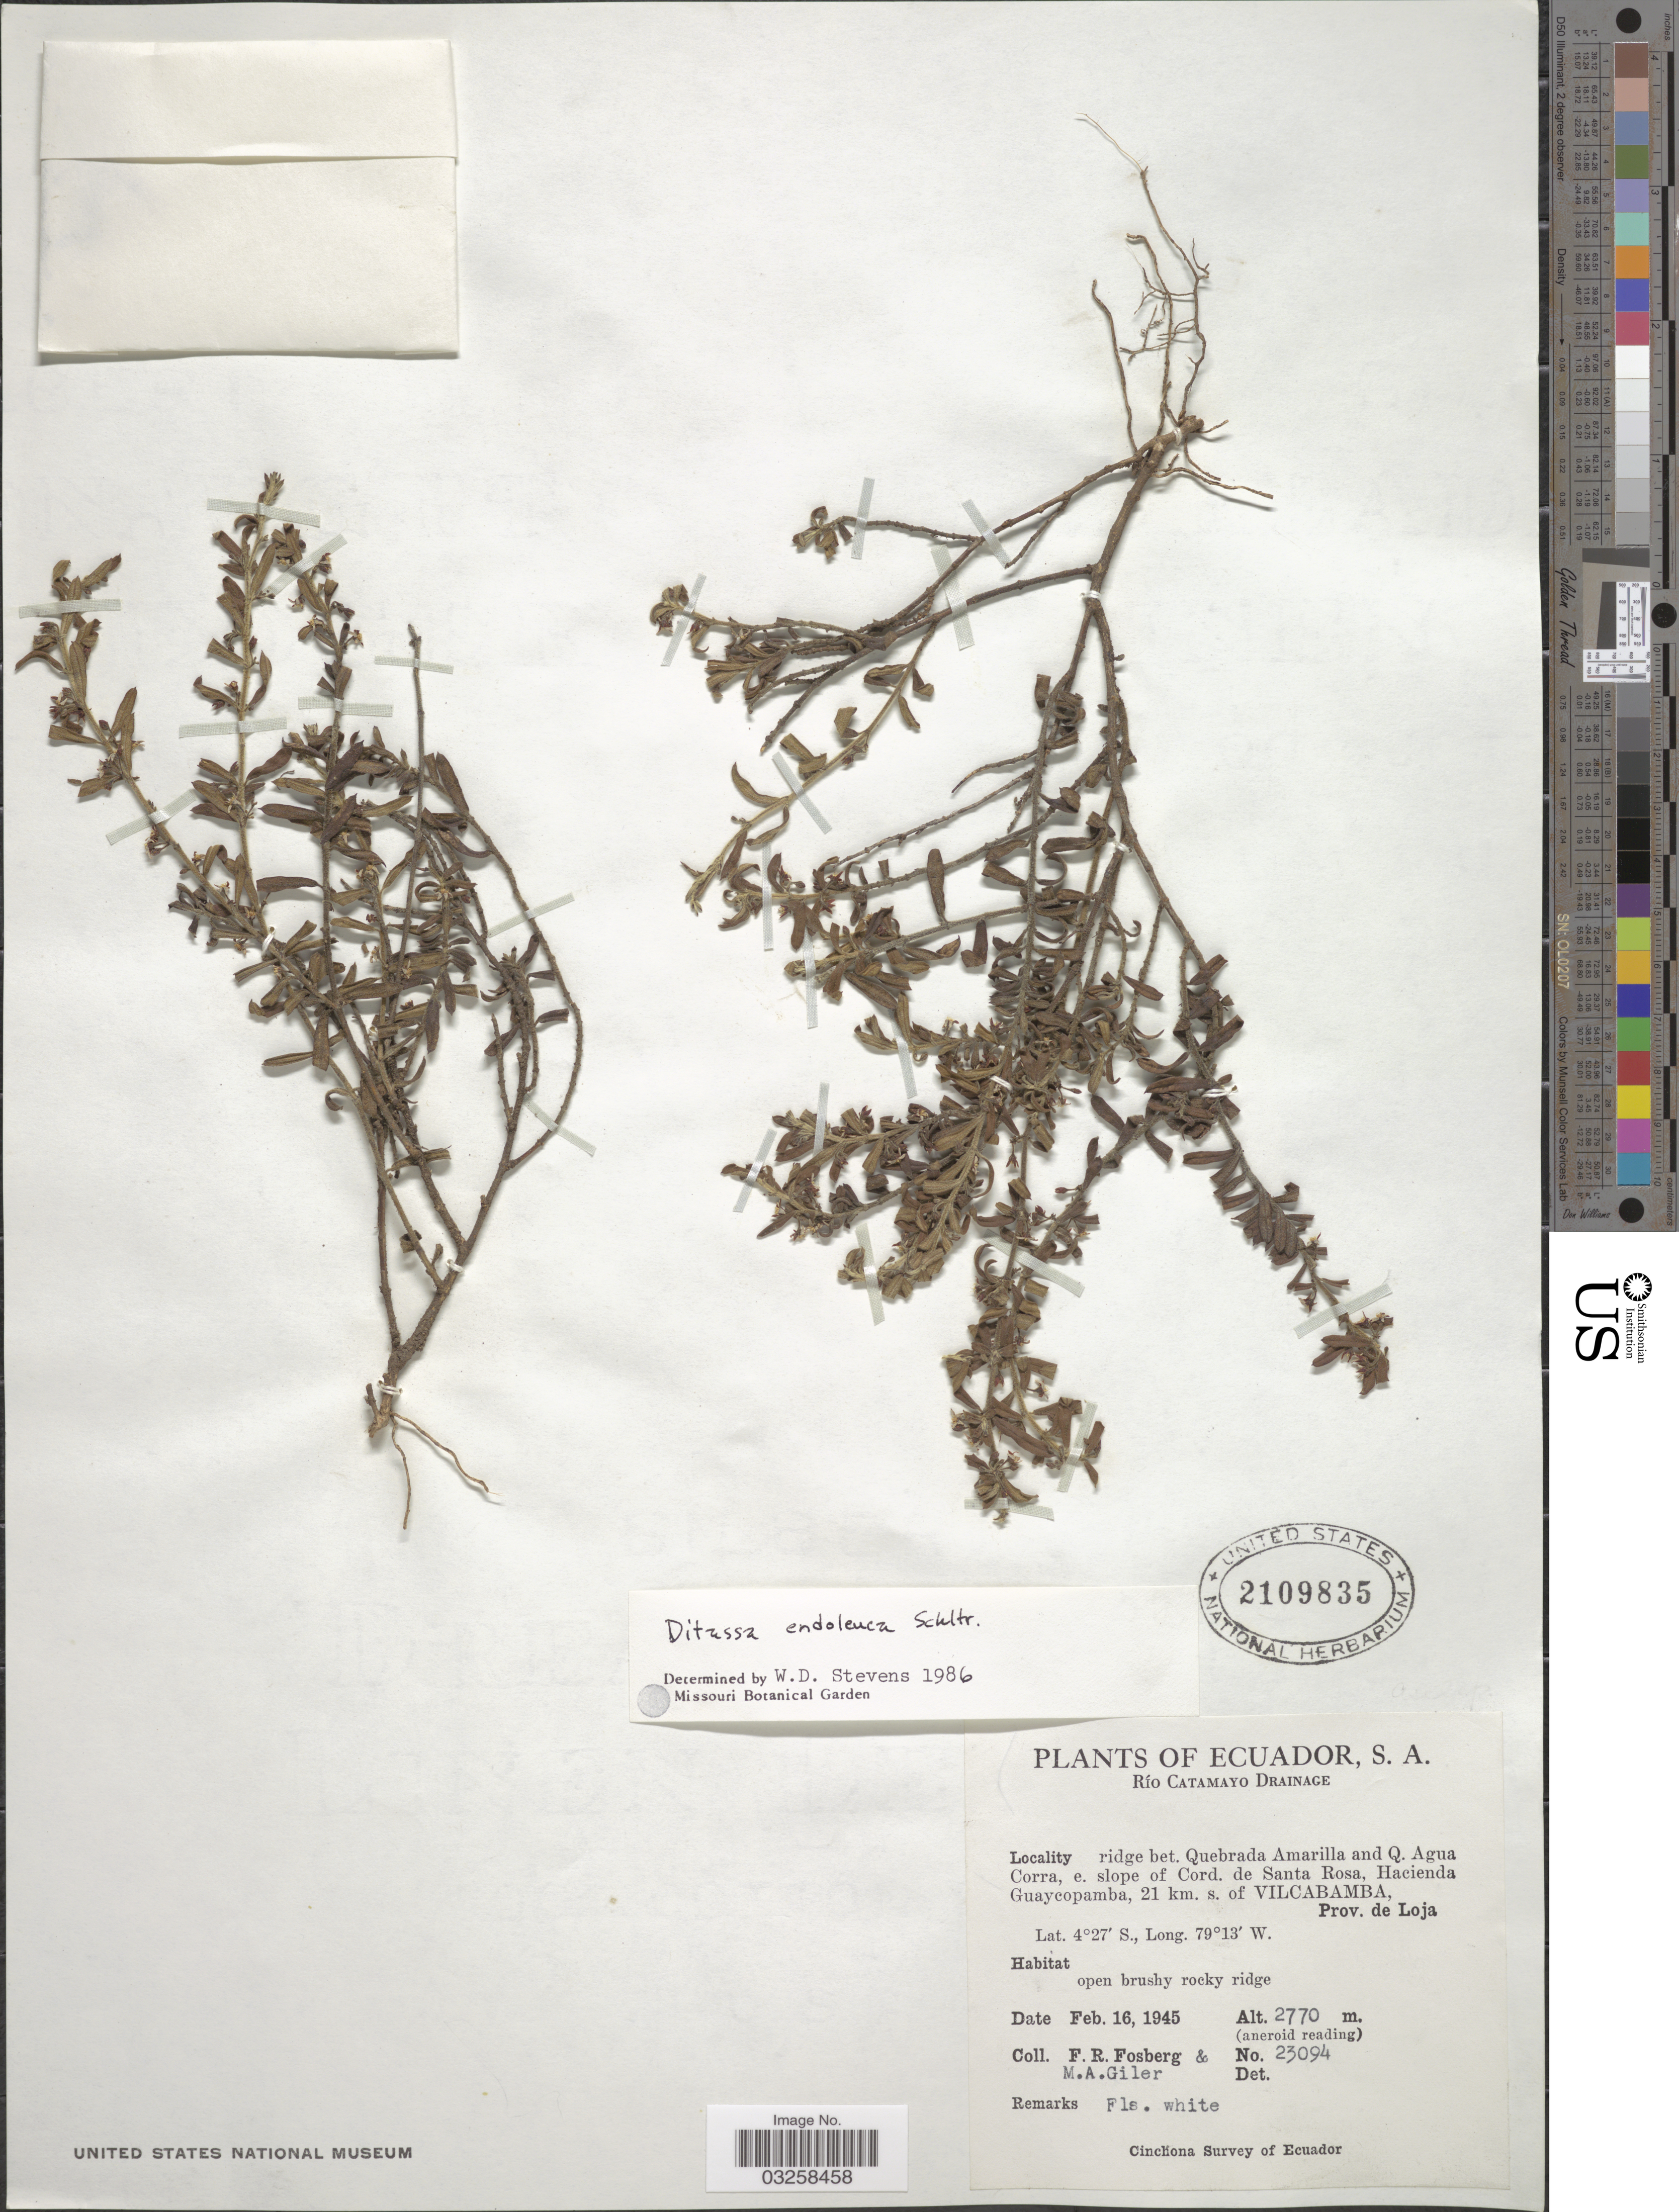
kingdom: Plantae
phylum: Tracheophyta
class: Magnoliopsida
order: Gentianales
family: Apocynaceae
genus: Ditassa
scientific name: Ditassa endoleuca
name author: Schltr.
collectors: F. R. Fosberg & M. Giler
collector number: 23094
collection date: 1945-02-16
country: Ecuador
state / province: Loja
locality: Río Catamayo Drainage, ridge bet. Quebrada Amarilla and Q. Agua Corra, e. slope of Cord. de Santa Rosa, Hacienda Guaycopamba, 21 km. s. of Vilcabamba.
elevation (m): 2770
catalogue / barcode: US 2109835